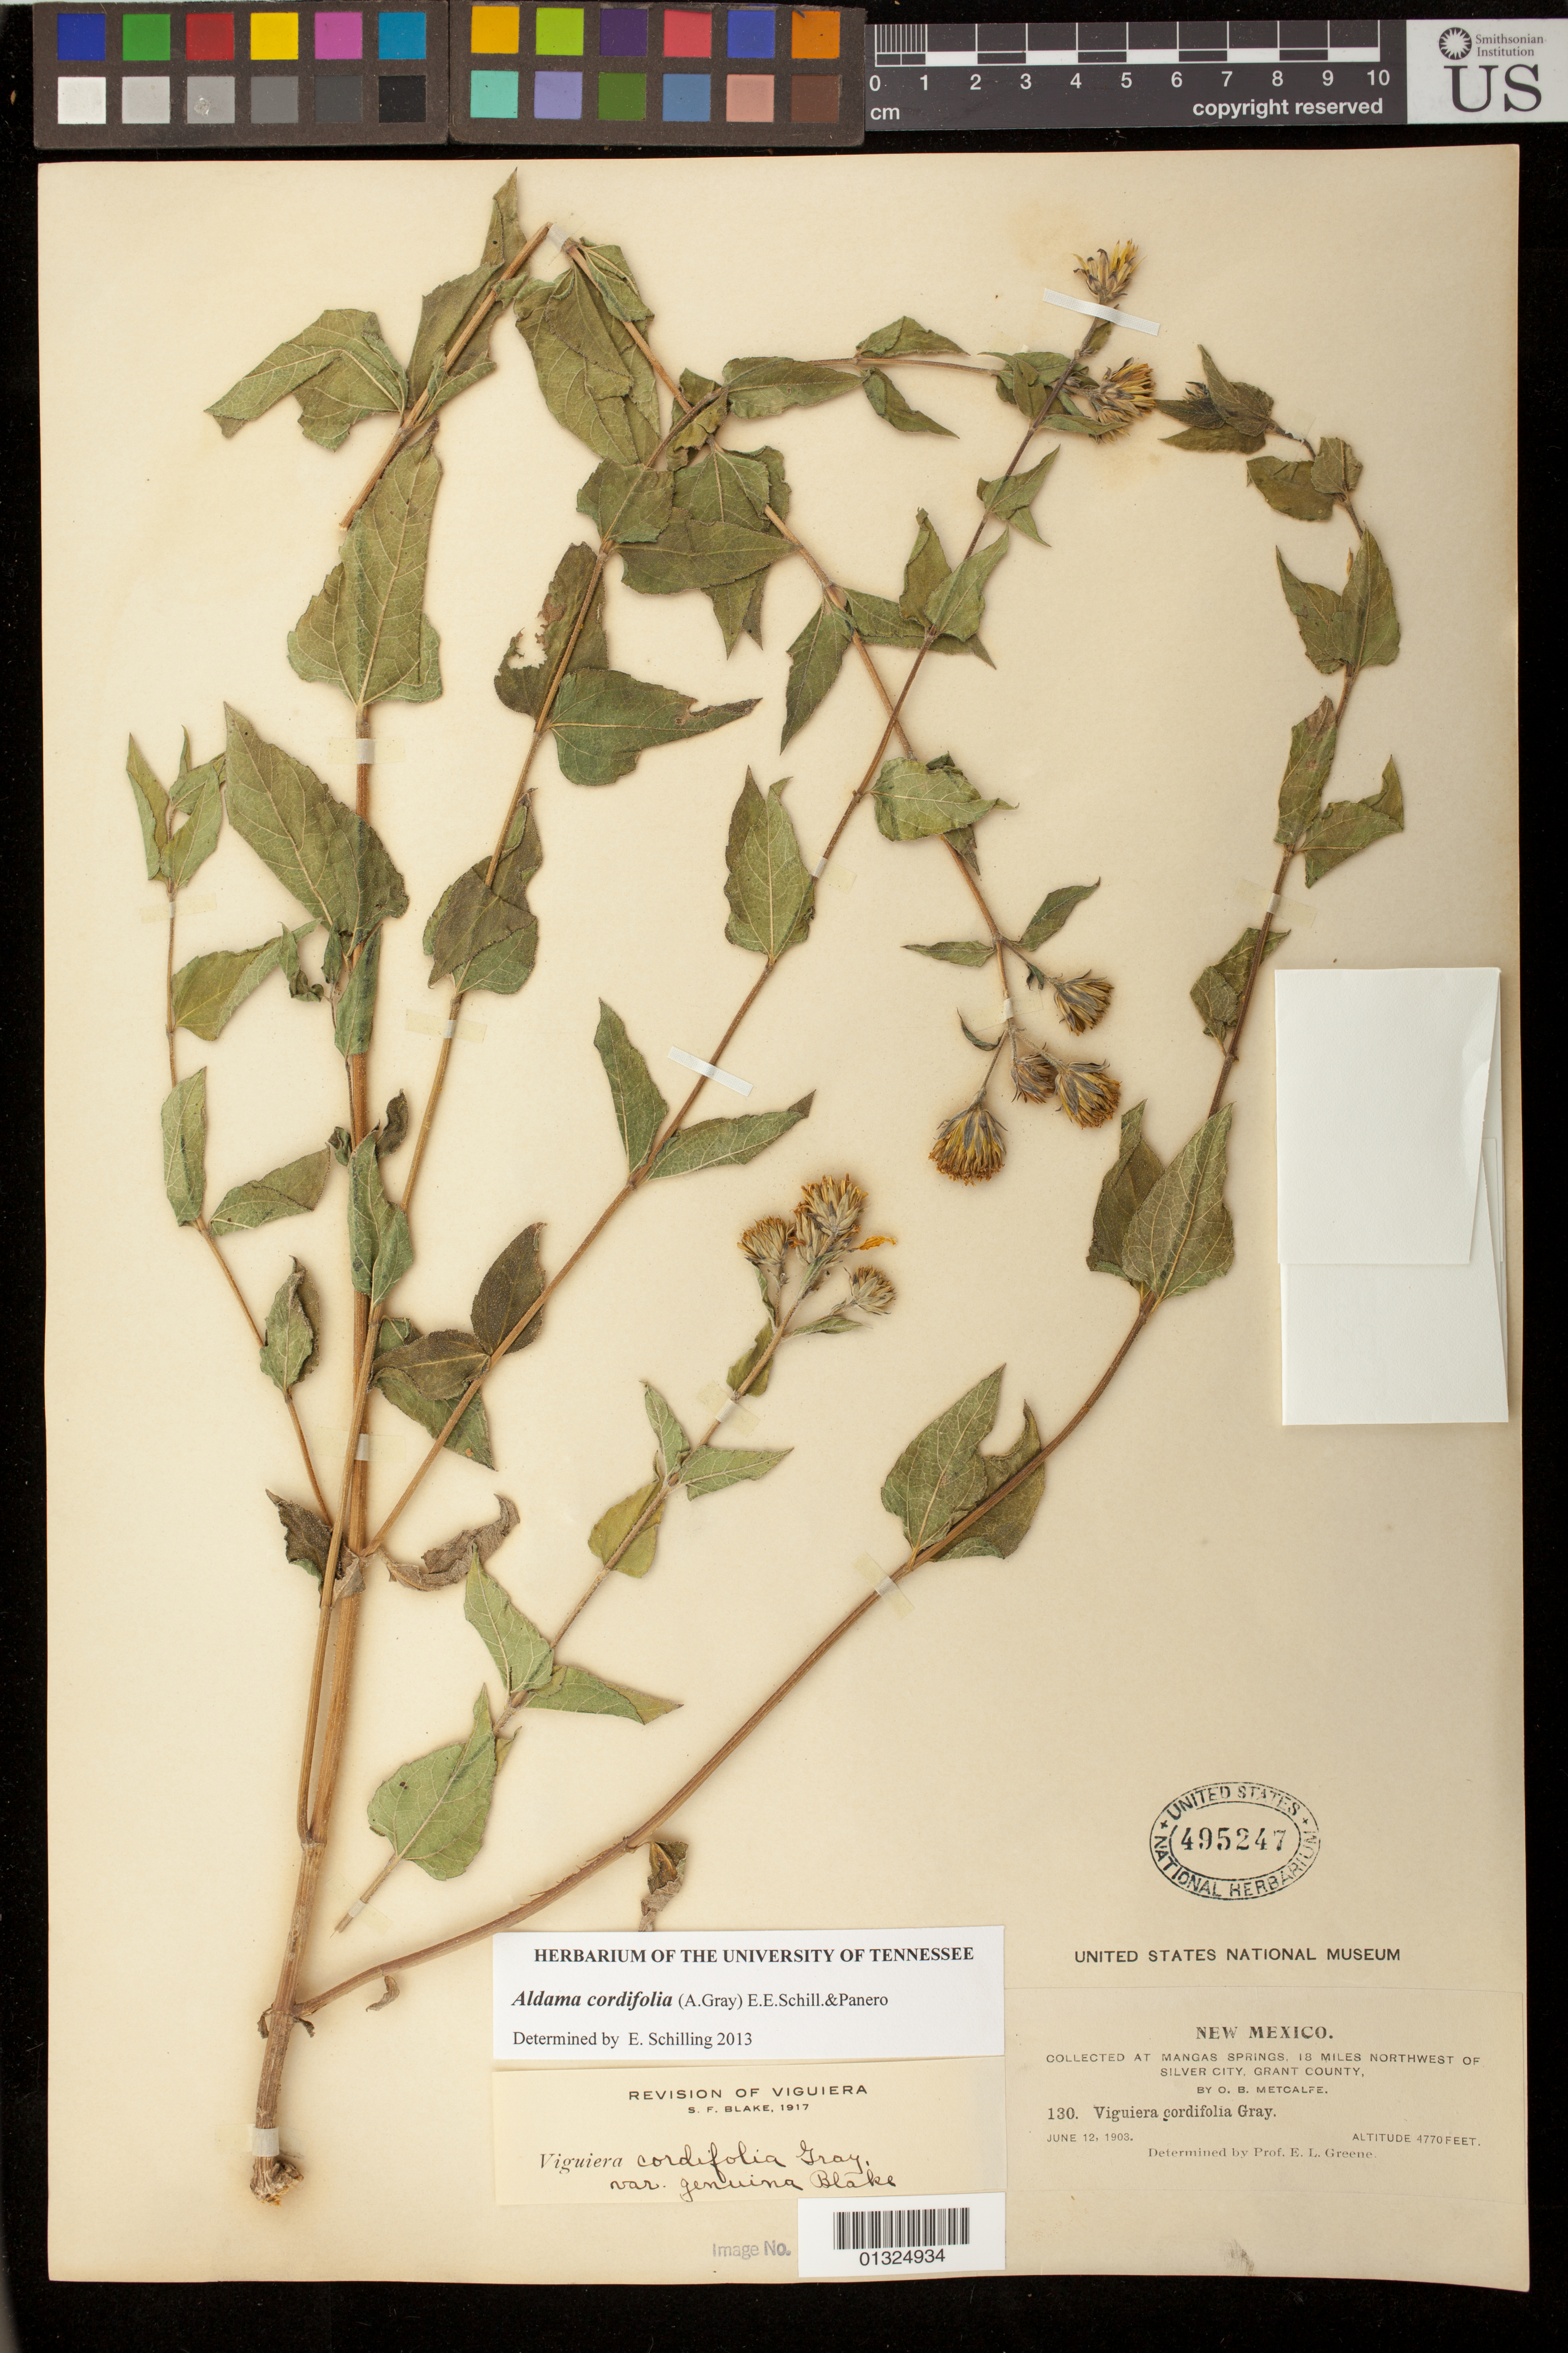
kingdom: Plantae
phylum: Tracheophyta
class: Magnoliopsida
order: Asterales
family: Asteraceae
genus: Aldama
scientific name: Aldama cordifolia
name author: (A. Gray) E.E. Schill. & Panero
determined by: Schilling, E. E.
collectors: O. B. Metcalfe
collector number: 130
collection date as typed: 12 June 1903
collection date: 1903-06-12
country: United States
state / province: New Mexico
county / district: Grant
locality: Mangas Springs, 18 miles NW of Silver City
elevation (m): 1454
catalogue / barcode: US 495247